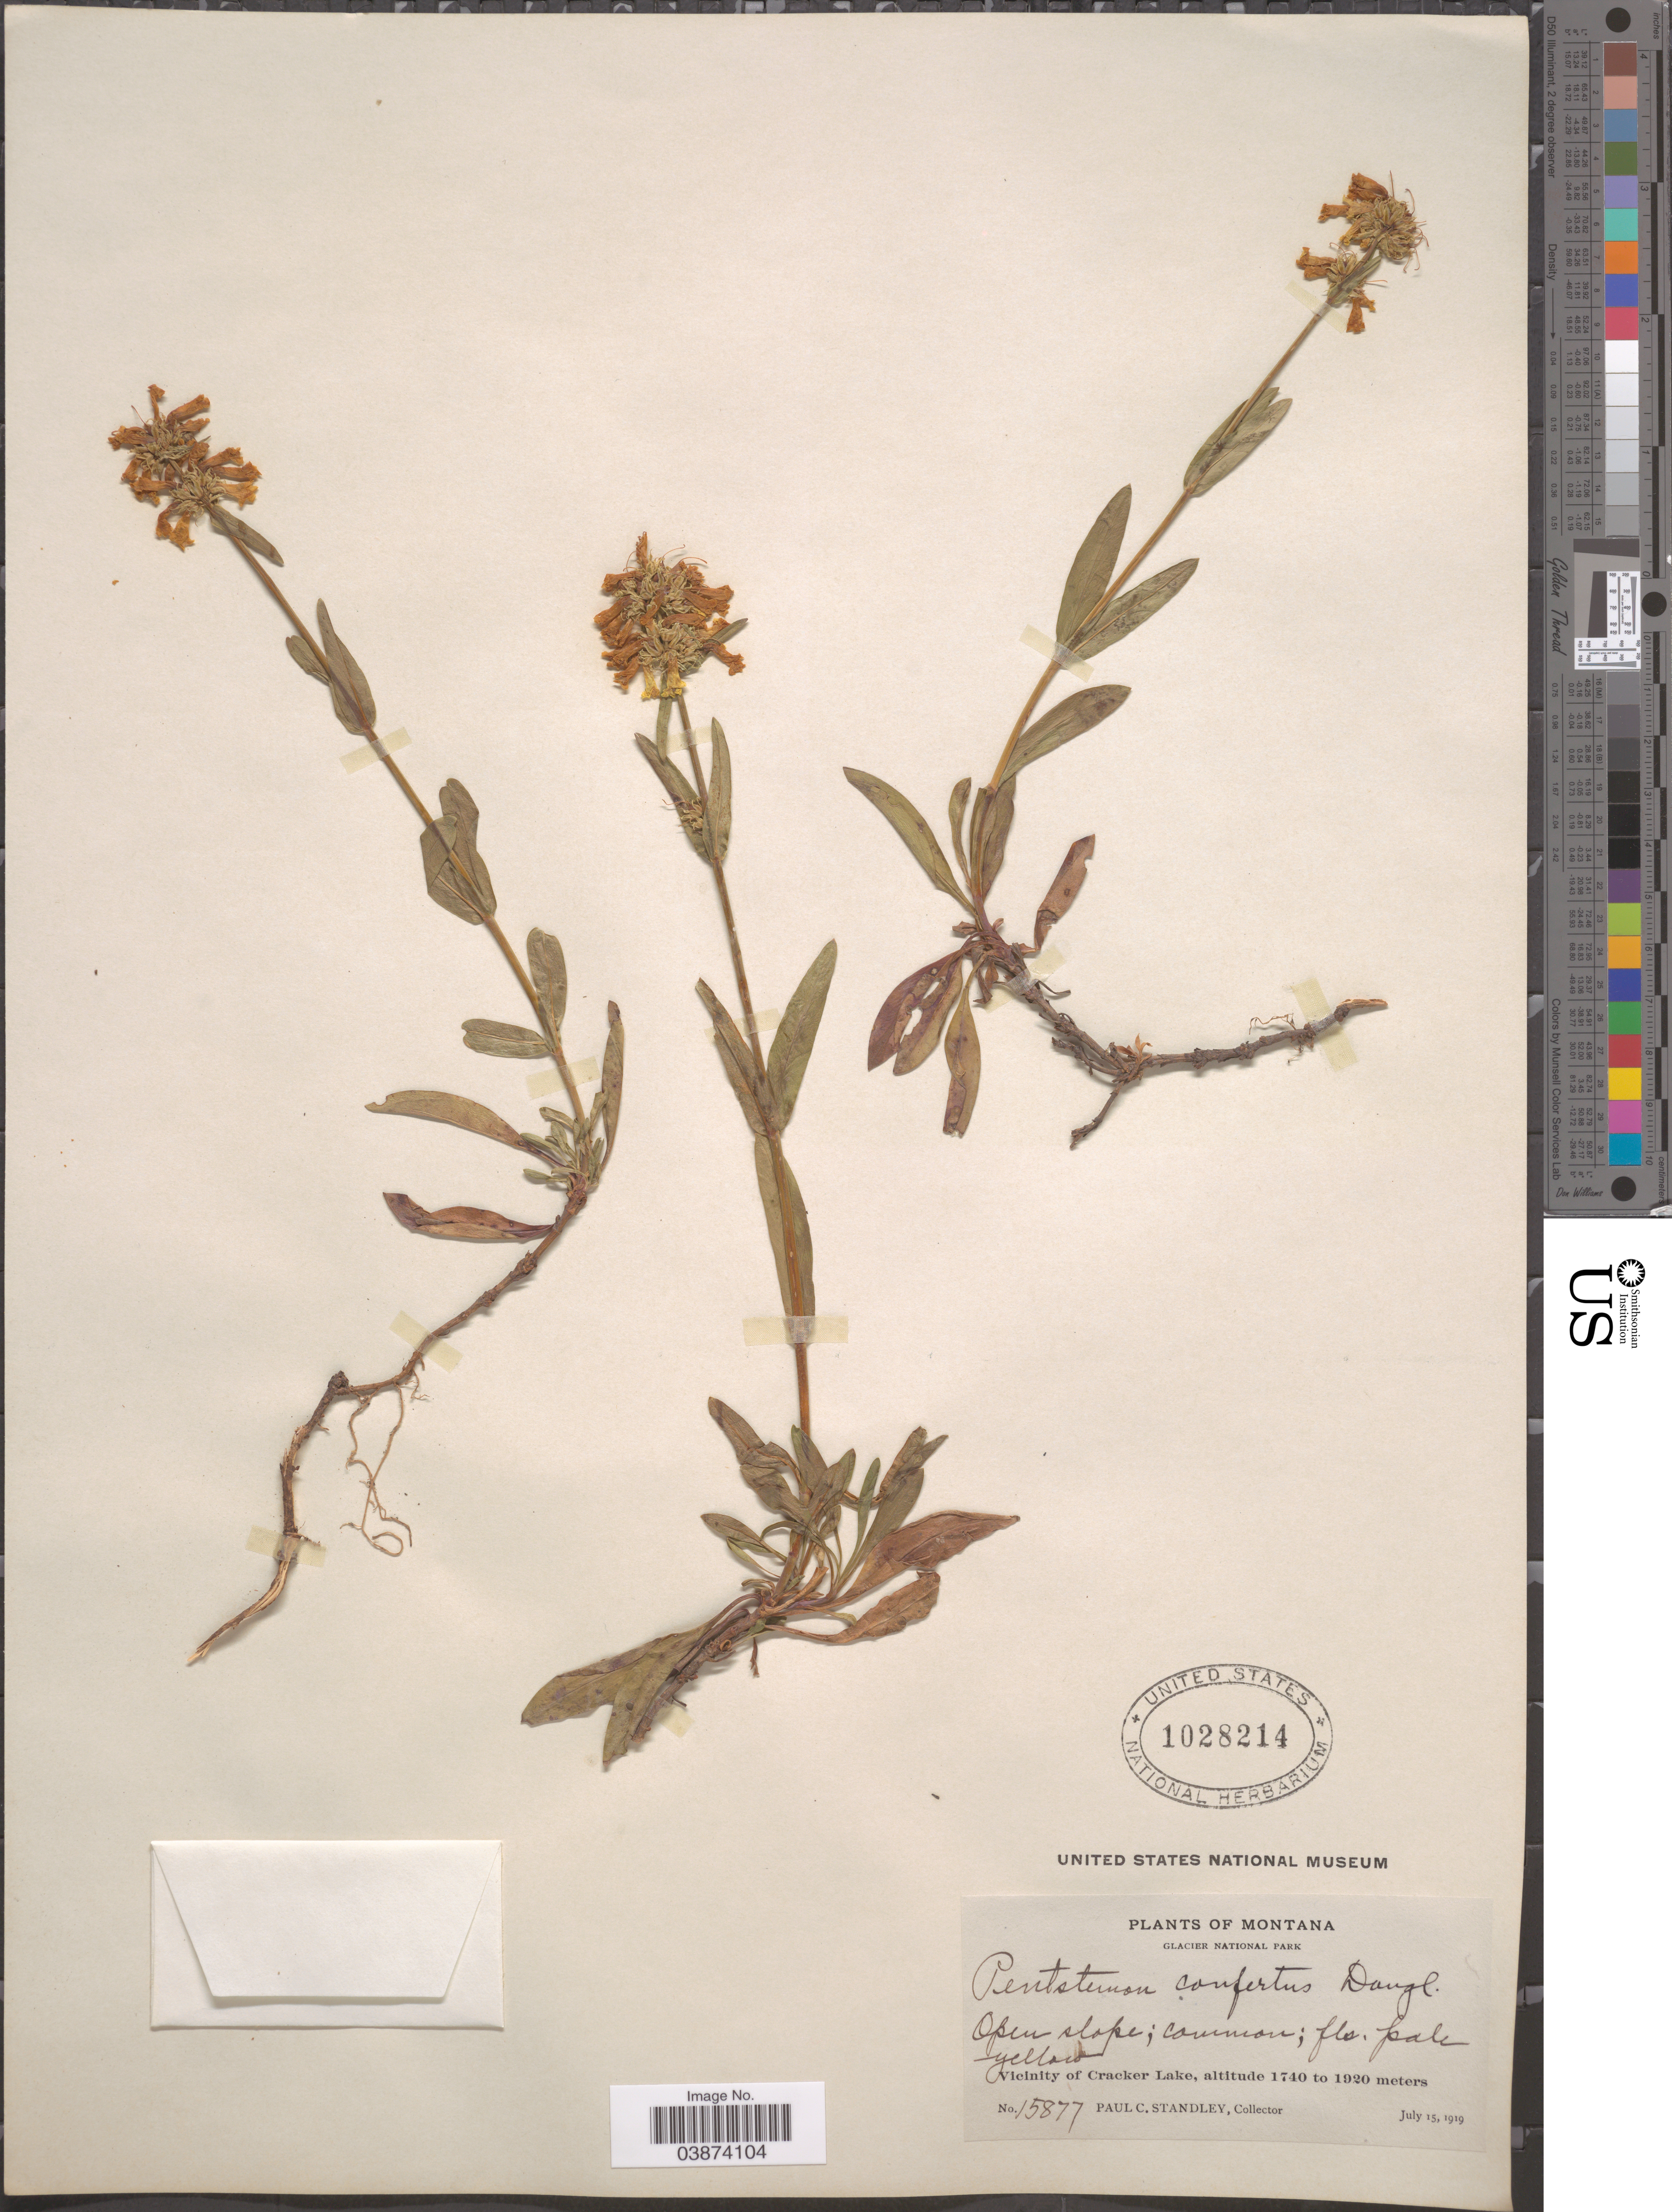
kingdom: Plantae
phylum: Tracheophyta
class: Magnoliopsida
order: Lamiales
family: Plantaginaceae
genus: Penstemon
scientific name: Penstemon confertus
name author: Douglas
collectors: P. C. Standley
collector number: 15877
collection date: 1919-07-15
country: United States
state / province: Montana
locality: Glacier National Park. Vicinity of Cracker Lake.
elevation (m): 1740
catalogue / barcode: US 1028214